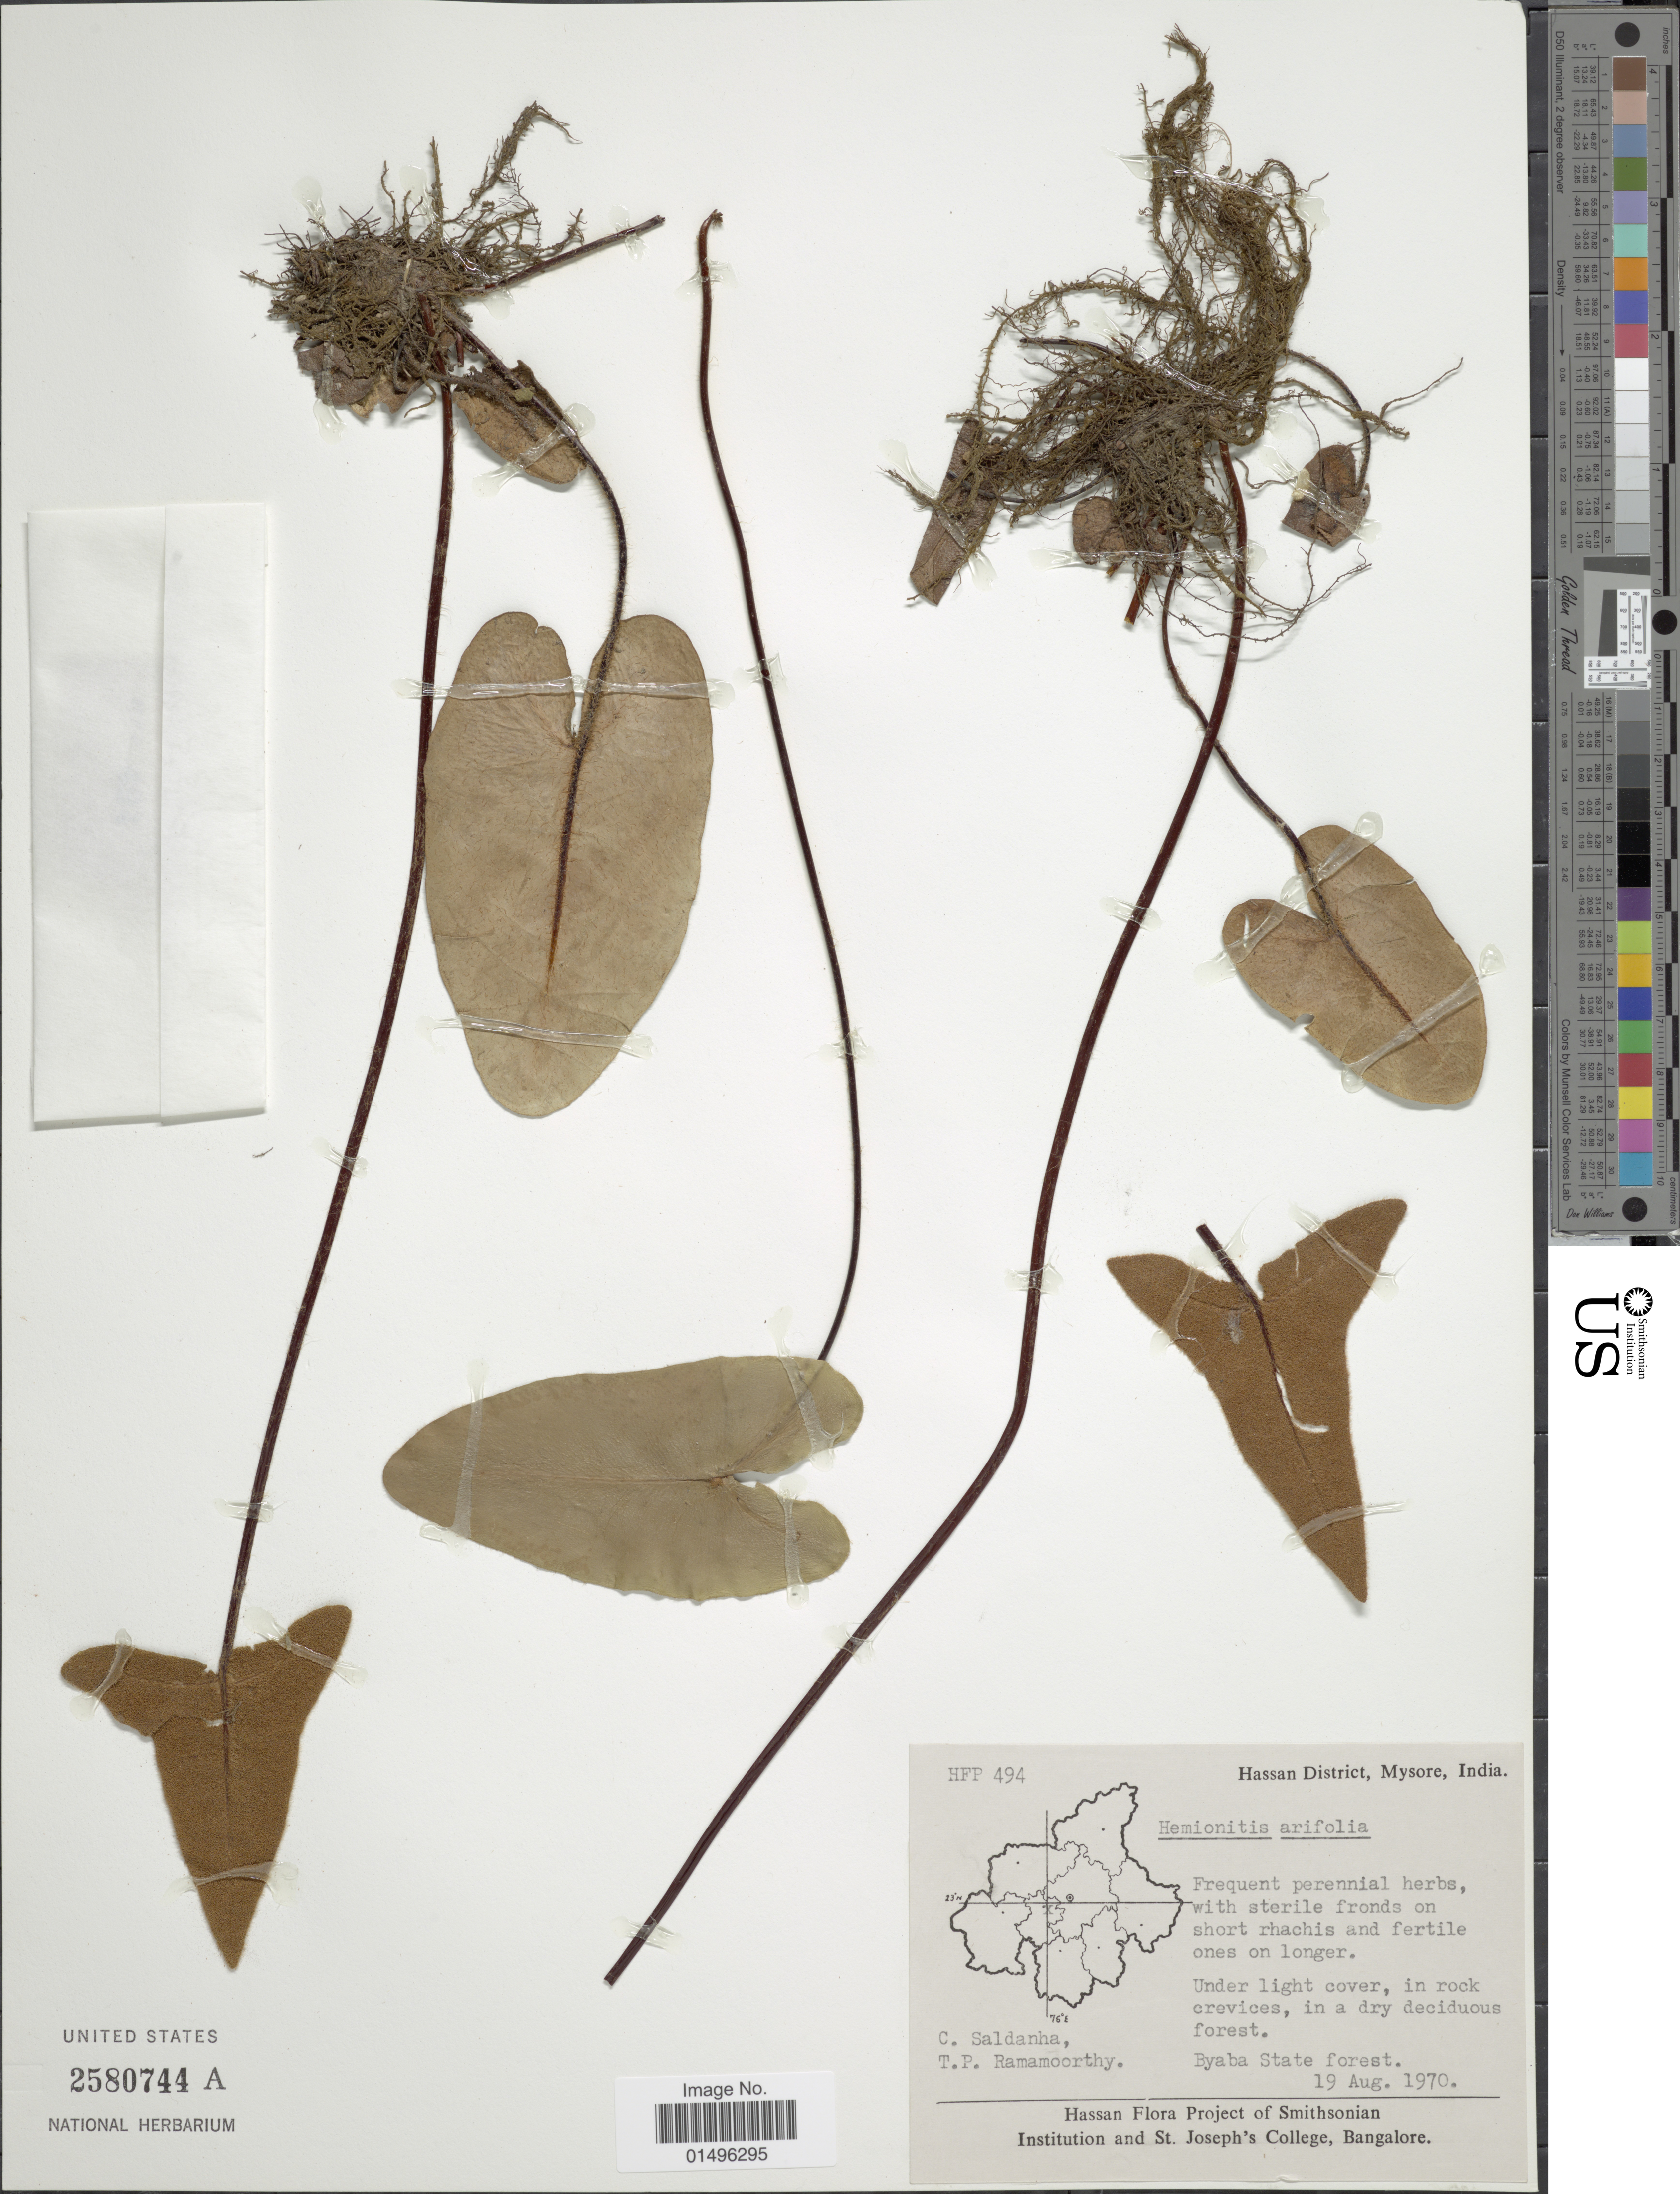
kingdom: Plantae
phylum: Tracheophyta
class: Polypodiopsida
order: Polypodiales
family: Pteridaceae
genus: Parahemionitis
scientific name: Parahemionitis cordata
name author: (Roxb. ex Hook. & Grev.) Fraser-Jenk.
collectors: C. Saldanha & T. P. Ramamoorthy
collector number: HFP 494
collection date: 1970-08-19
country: India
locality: Hassan District, Mysore, India, Byaba State forest.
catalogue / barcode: US 2580744A